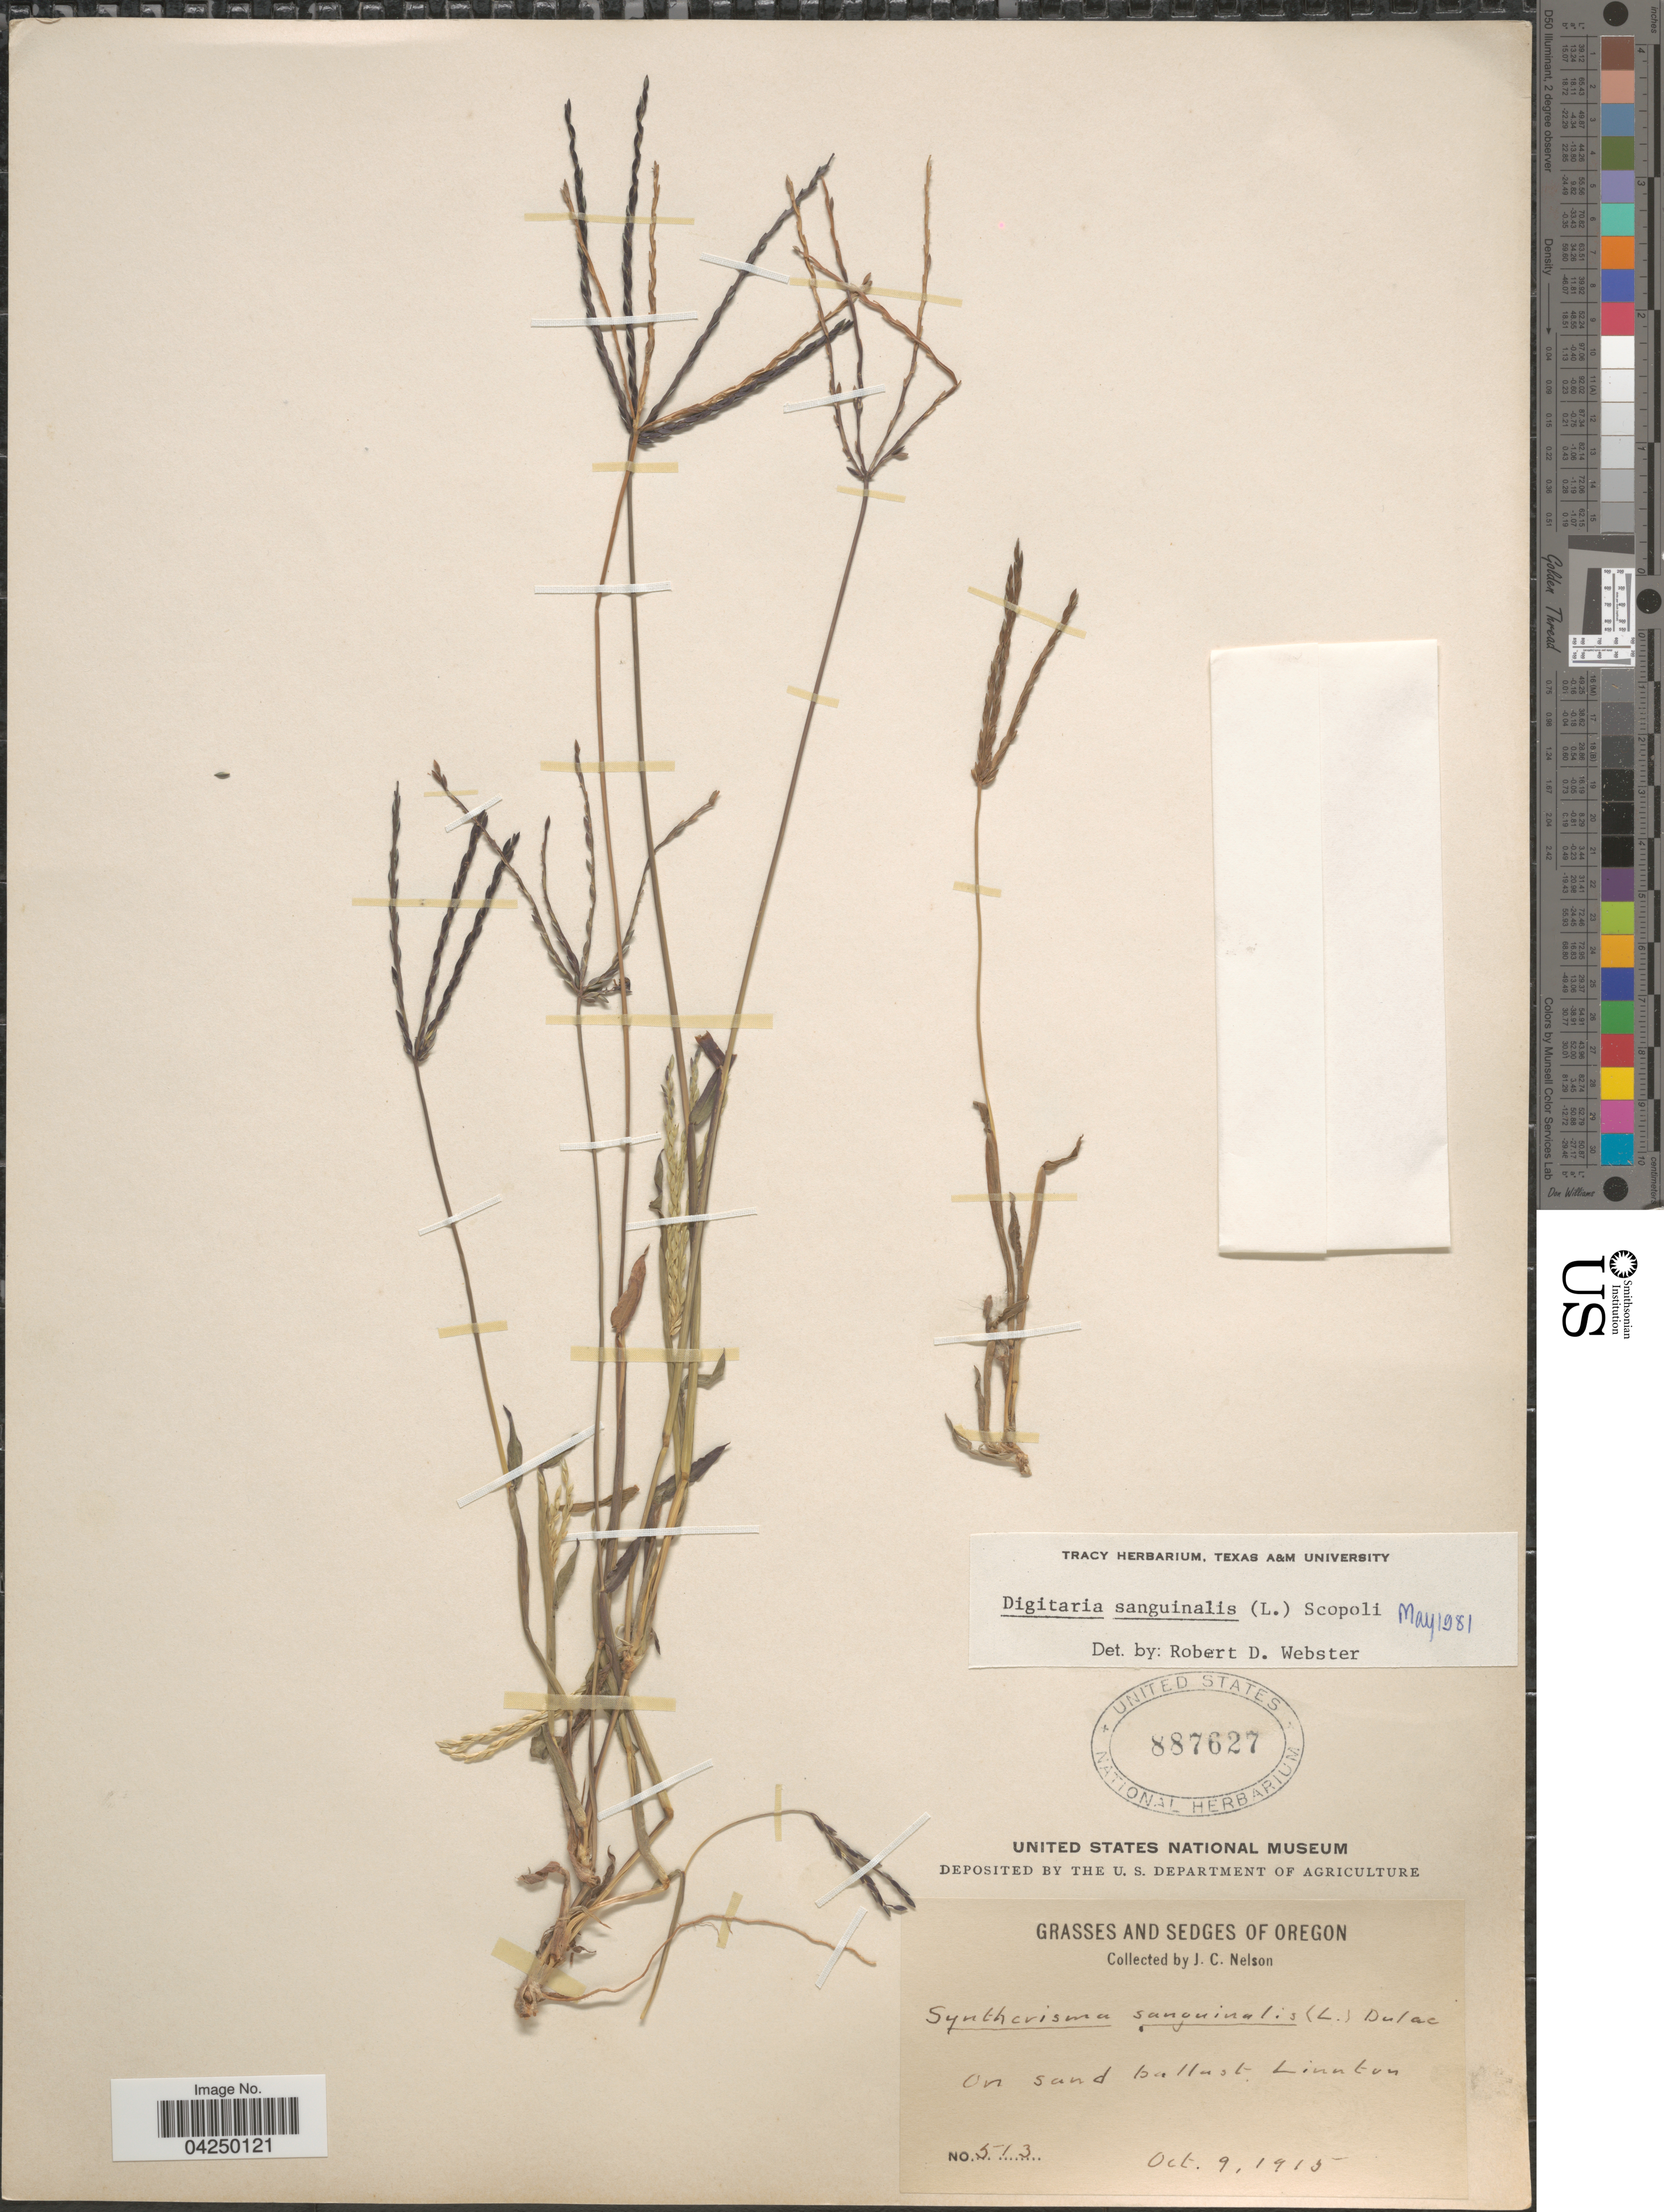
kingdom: Plantae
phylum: Tracheophyta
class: Liliopsida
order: Poales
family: Poaceae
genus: Digitaria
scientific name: Digitaria sanguinalis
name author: (L.) Scop.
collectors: J. C. Nelson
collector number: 513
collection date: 1915-10-09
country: United States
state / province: Oregon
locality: On sand ballast Linnton.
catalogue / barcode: US 887627